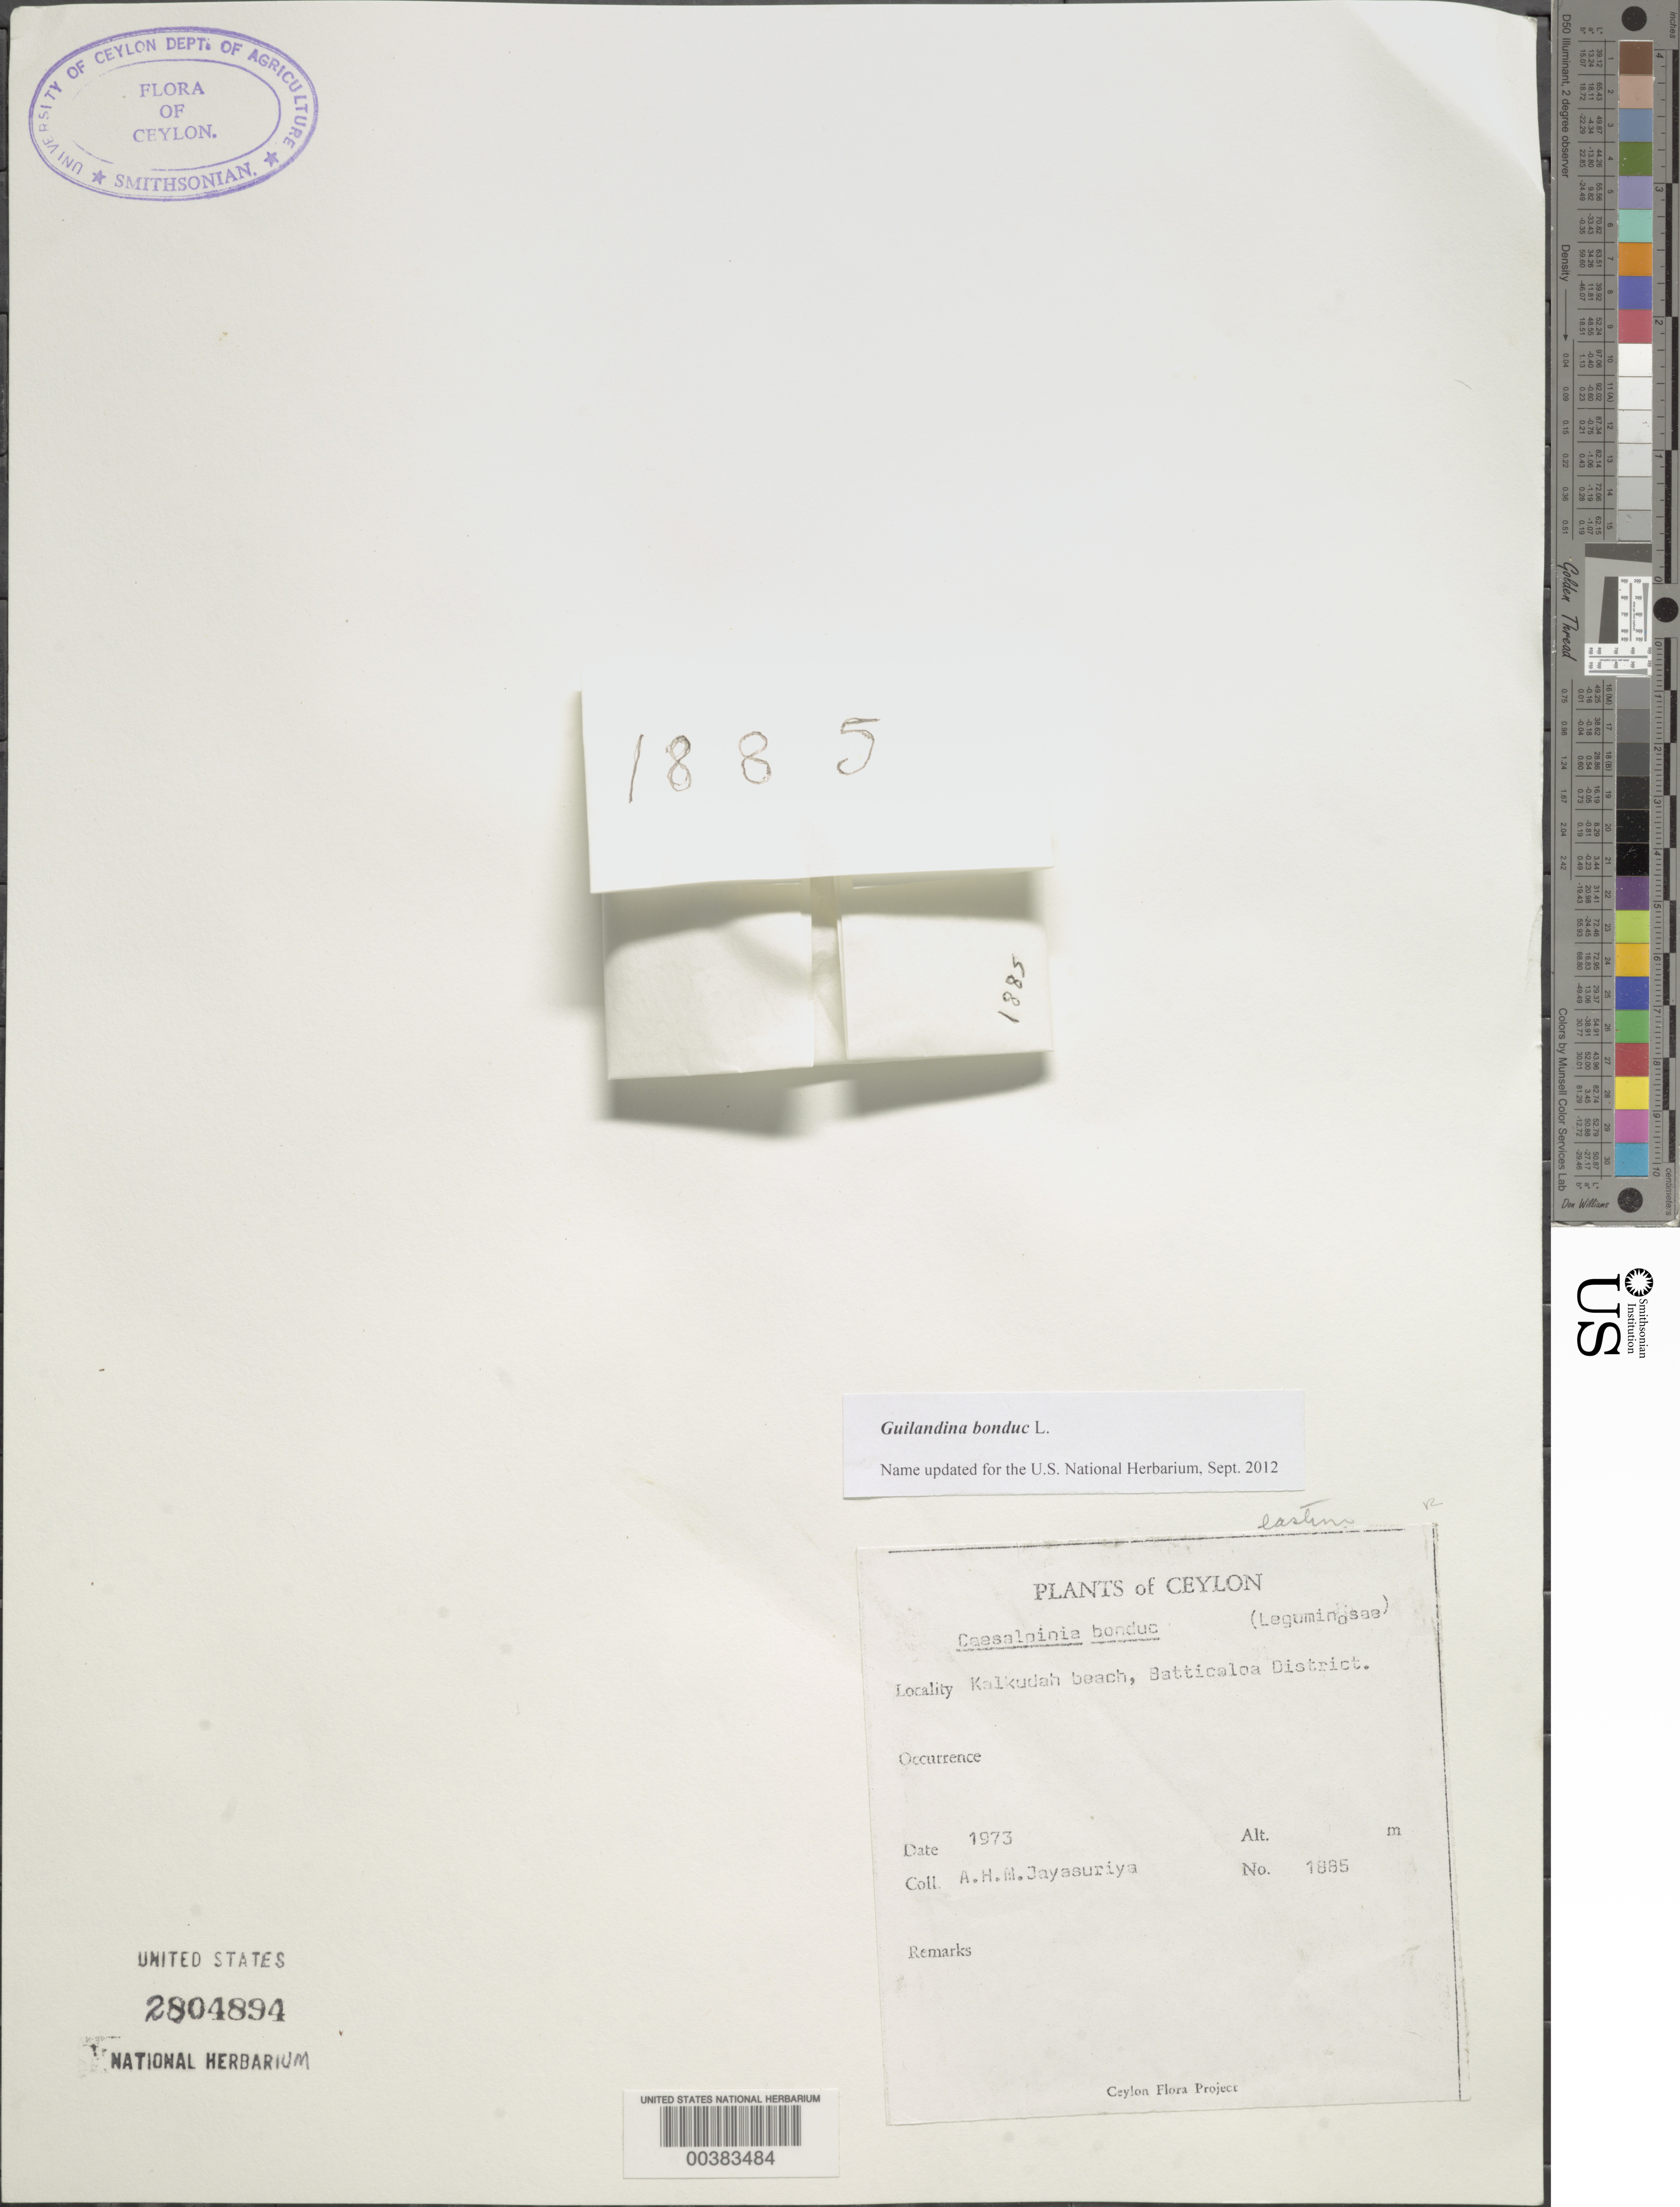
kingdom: Plantae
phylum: Tracheophyta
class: Magnoliopsida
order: Fabales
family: Fabaceae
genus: Guilandina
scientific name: Guilandina bonduc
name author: L.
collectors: A. H. Jayasuriya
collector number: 1885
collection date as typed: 1973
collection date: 1973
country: Sri Lanka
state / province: Eastern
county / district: Batticaloa Dist.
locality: Kalkudah beach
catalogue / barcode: US 2804894